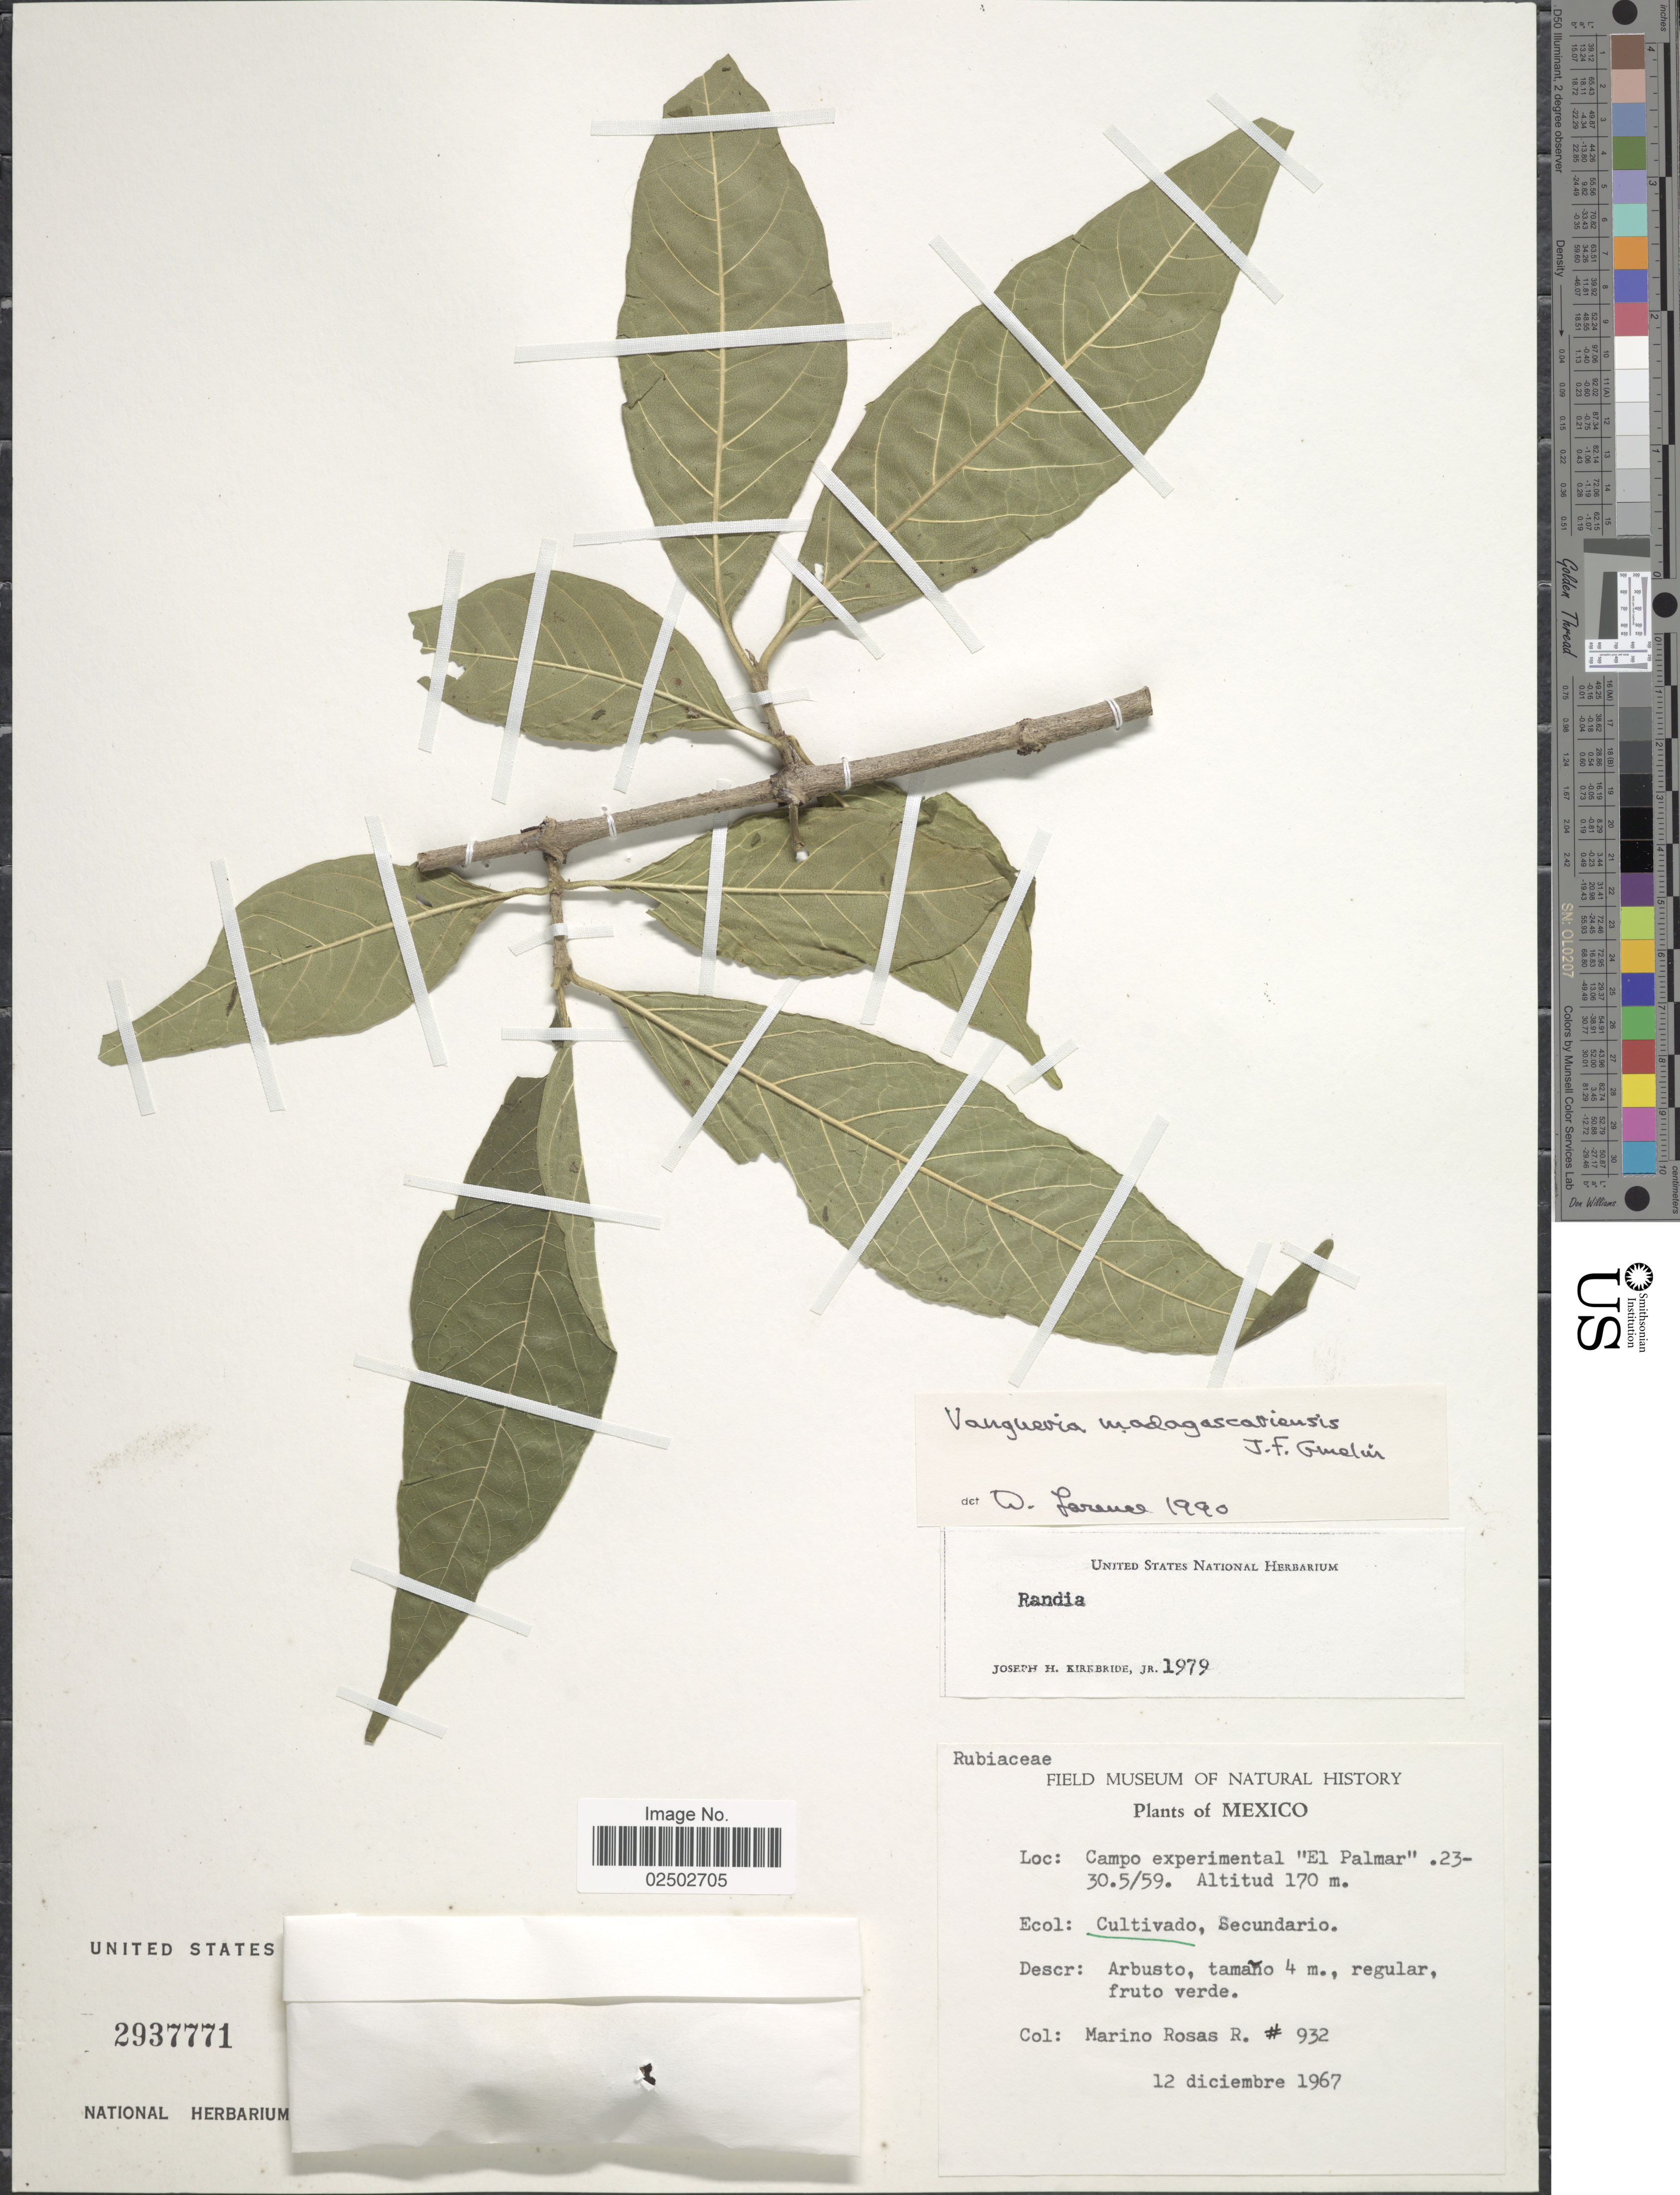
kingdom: Plantae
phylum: Tracheophyta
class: Magnoliopsida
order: Gentianales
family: Rubiaceae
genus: Vangueria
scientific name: Vangueria madagascariensis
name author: J.F. Gmel.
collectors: M. Rosas R.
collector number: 932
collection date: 1967-12-12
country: Mexico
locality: Campo Experimental "El Palmar". 23-30.5/59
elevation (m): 170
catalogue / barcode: US 2937771